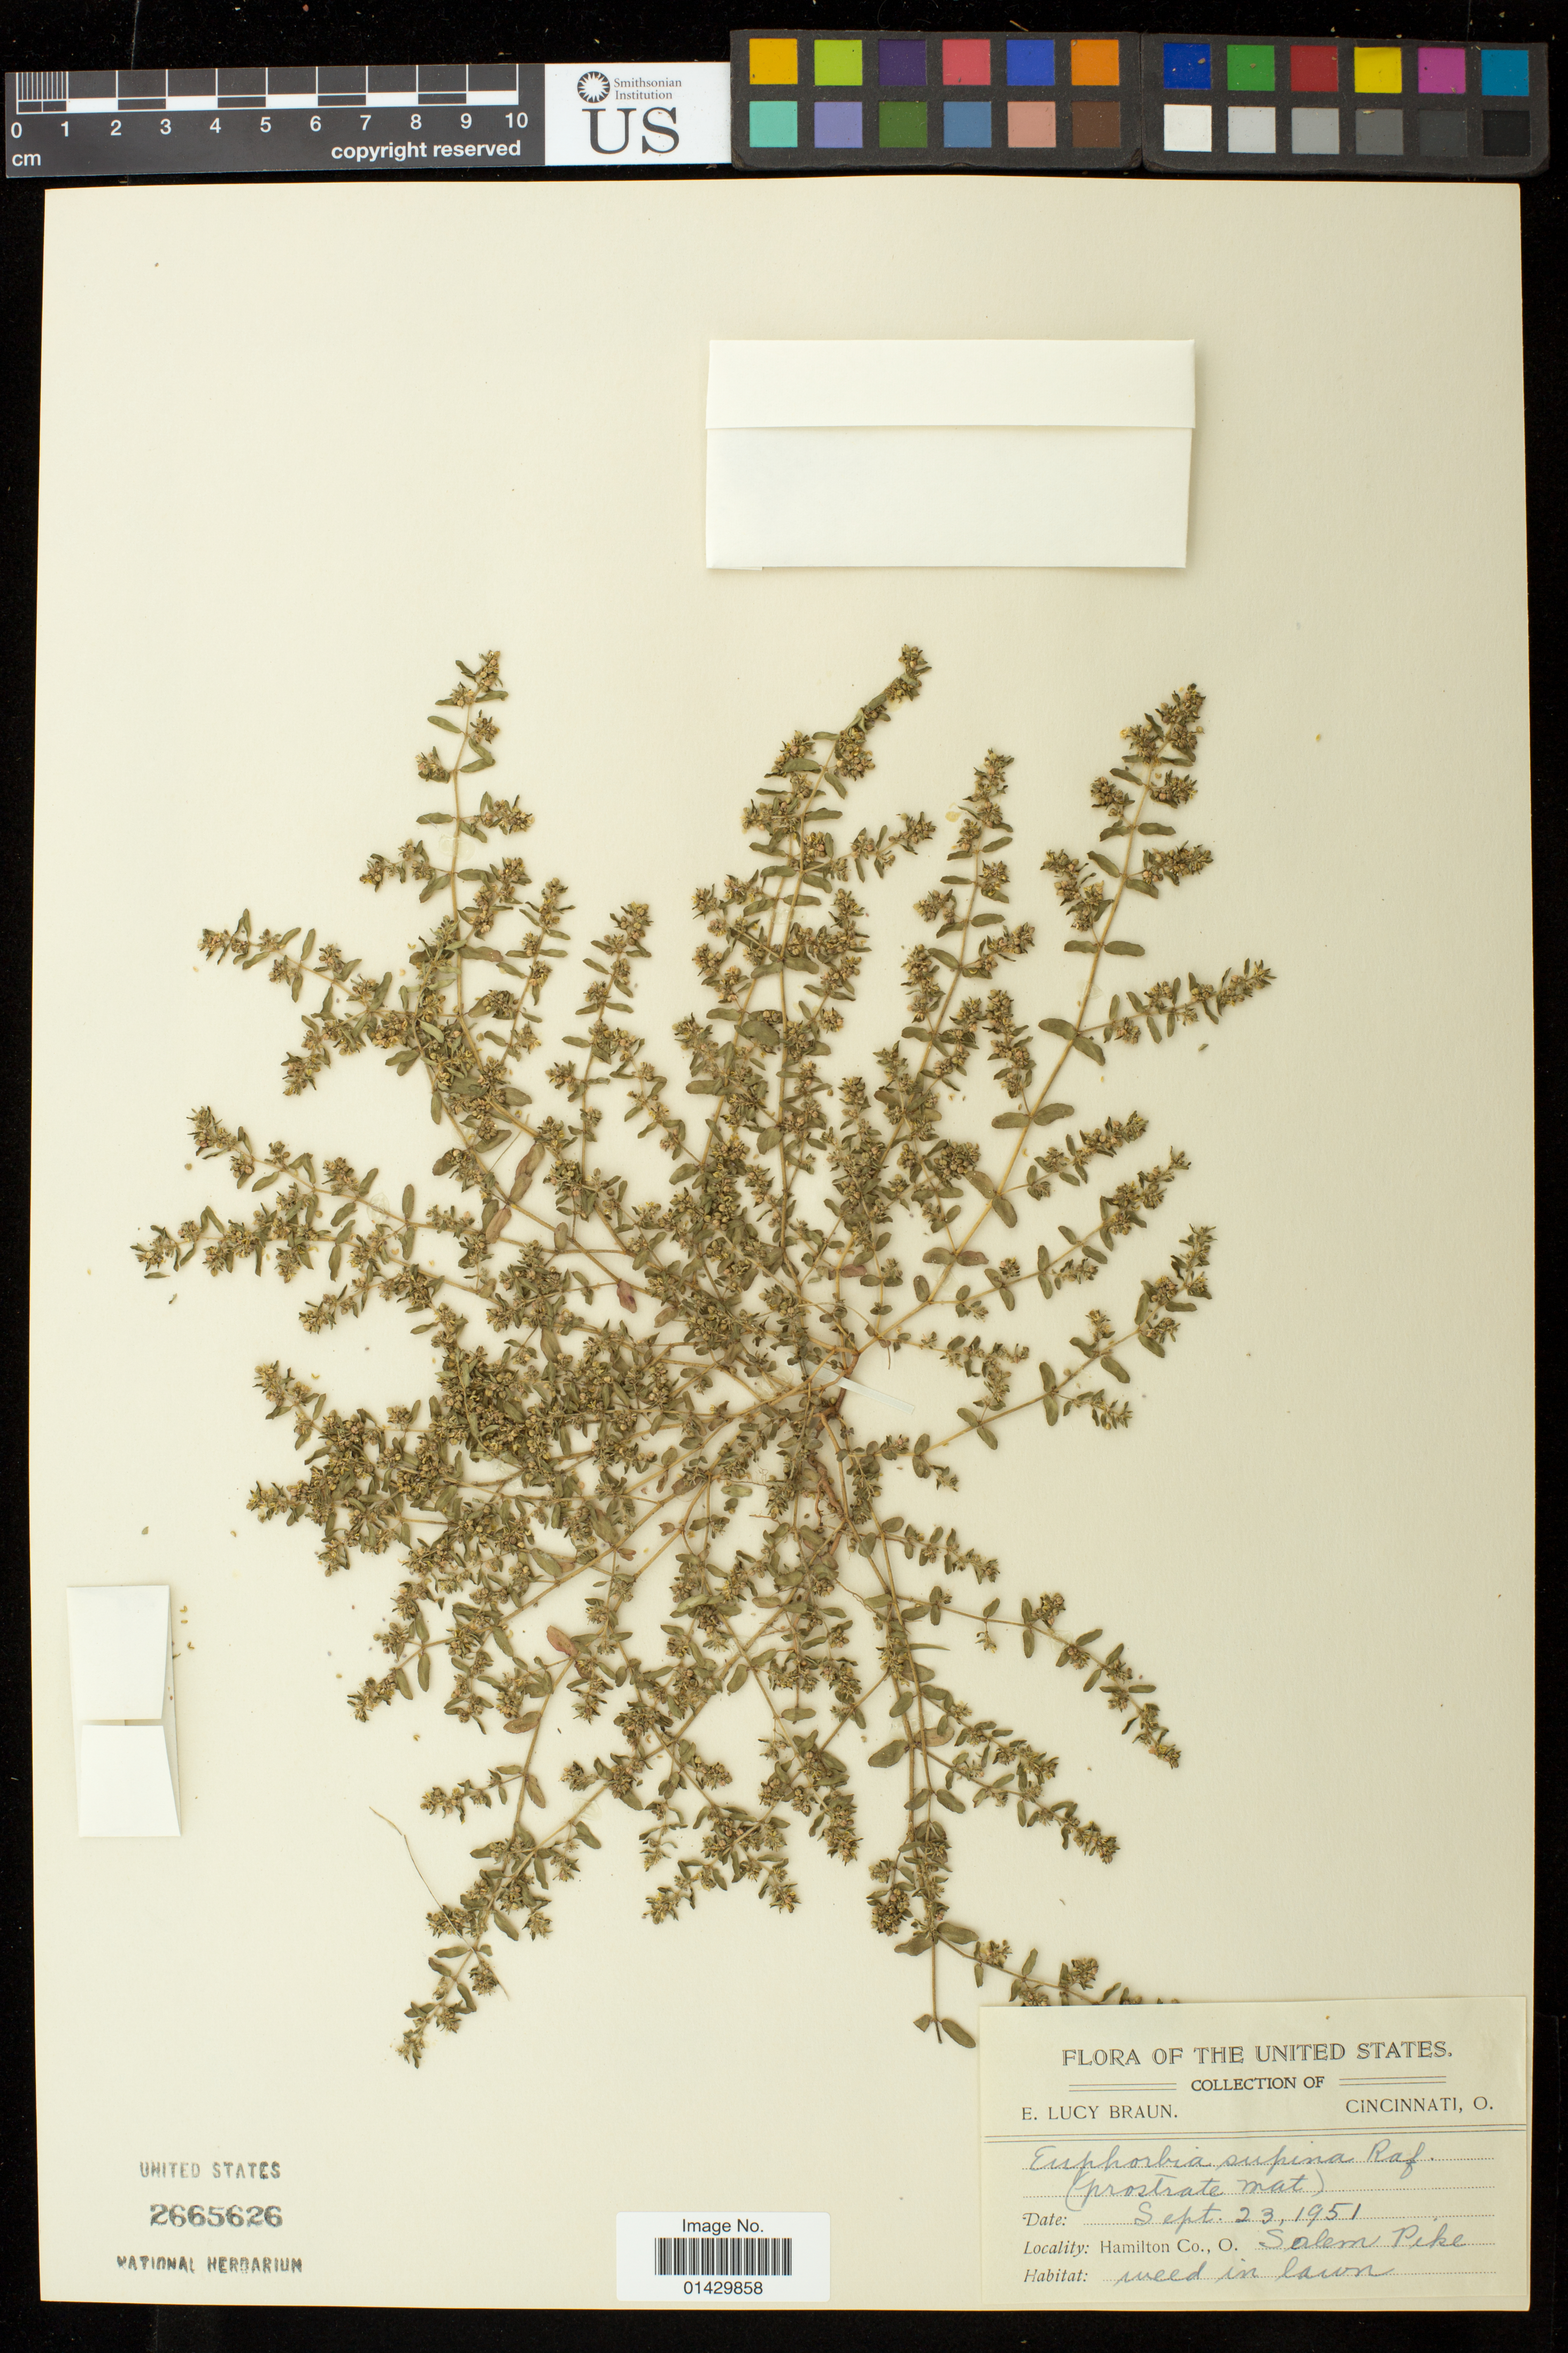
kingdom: Plantae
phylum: Tracheophyta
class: Magnoliopsida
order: Malpighiales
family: Euphorbiaceae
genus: Euphorbia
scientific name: Euphorbia maculata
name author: L.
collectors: E. L. Braun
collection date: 1951-09-23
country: United States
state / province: Ohio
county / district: Montgomery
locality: Salem Pike;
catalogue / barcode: US 2665626